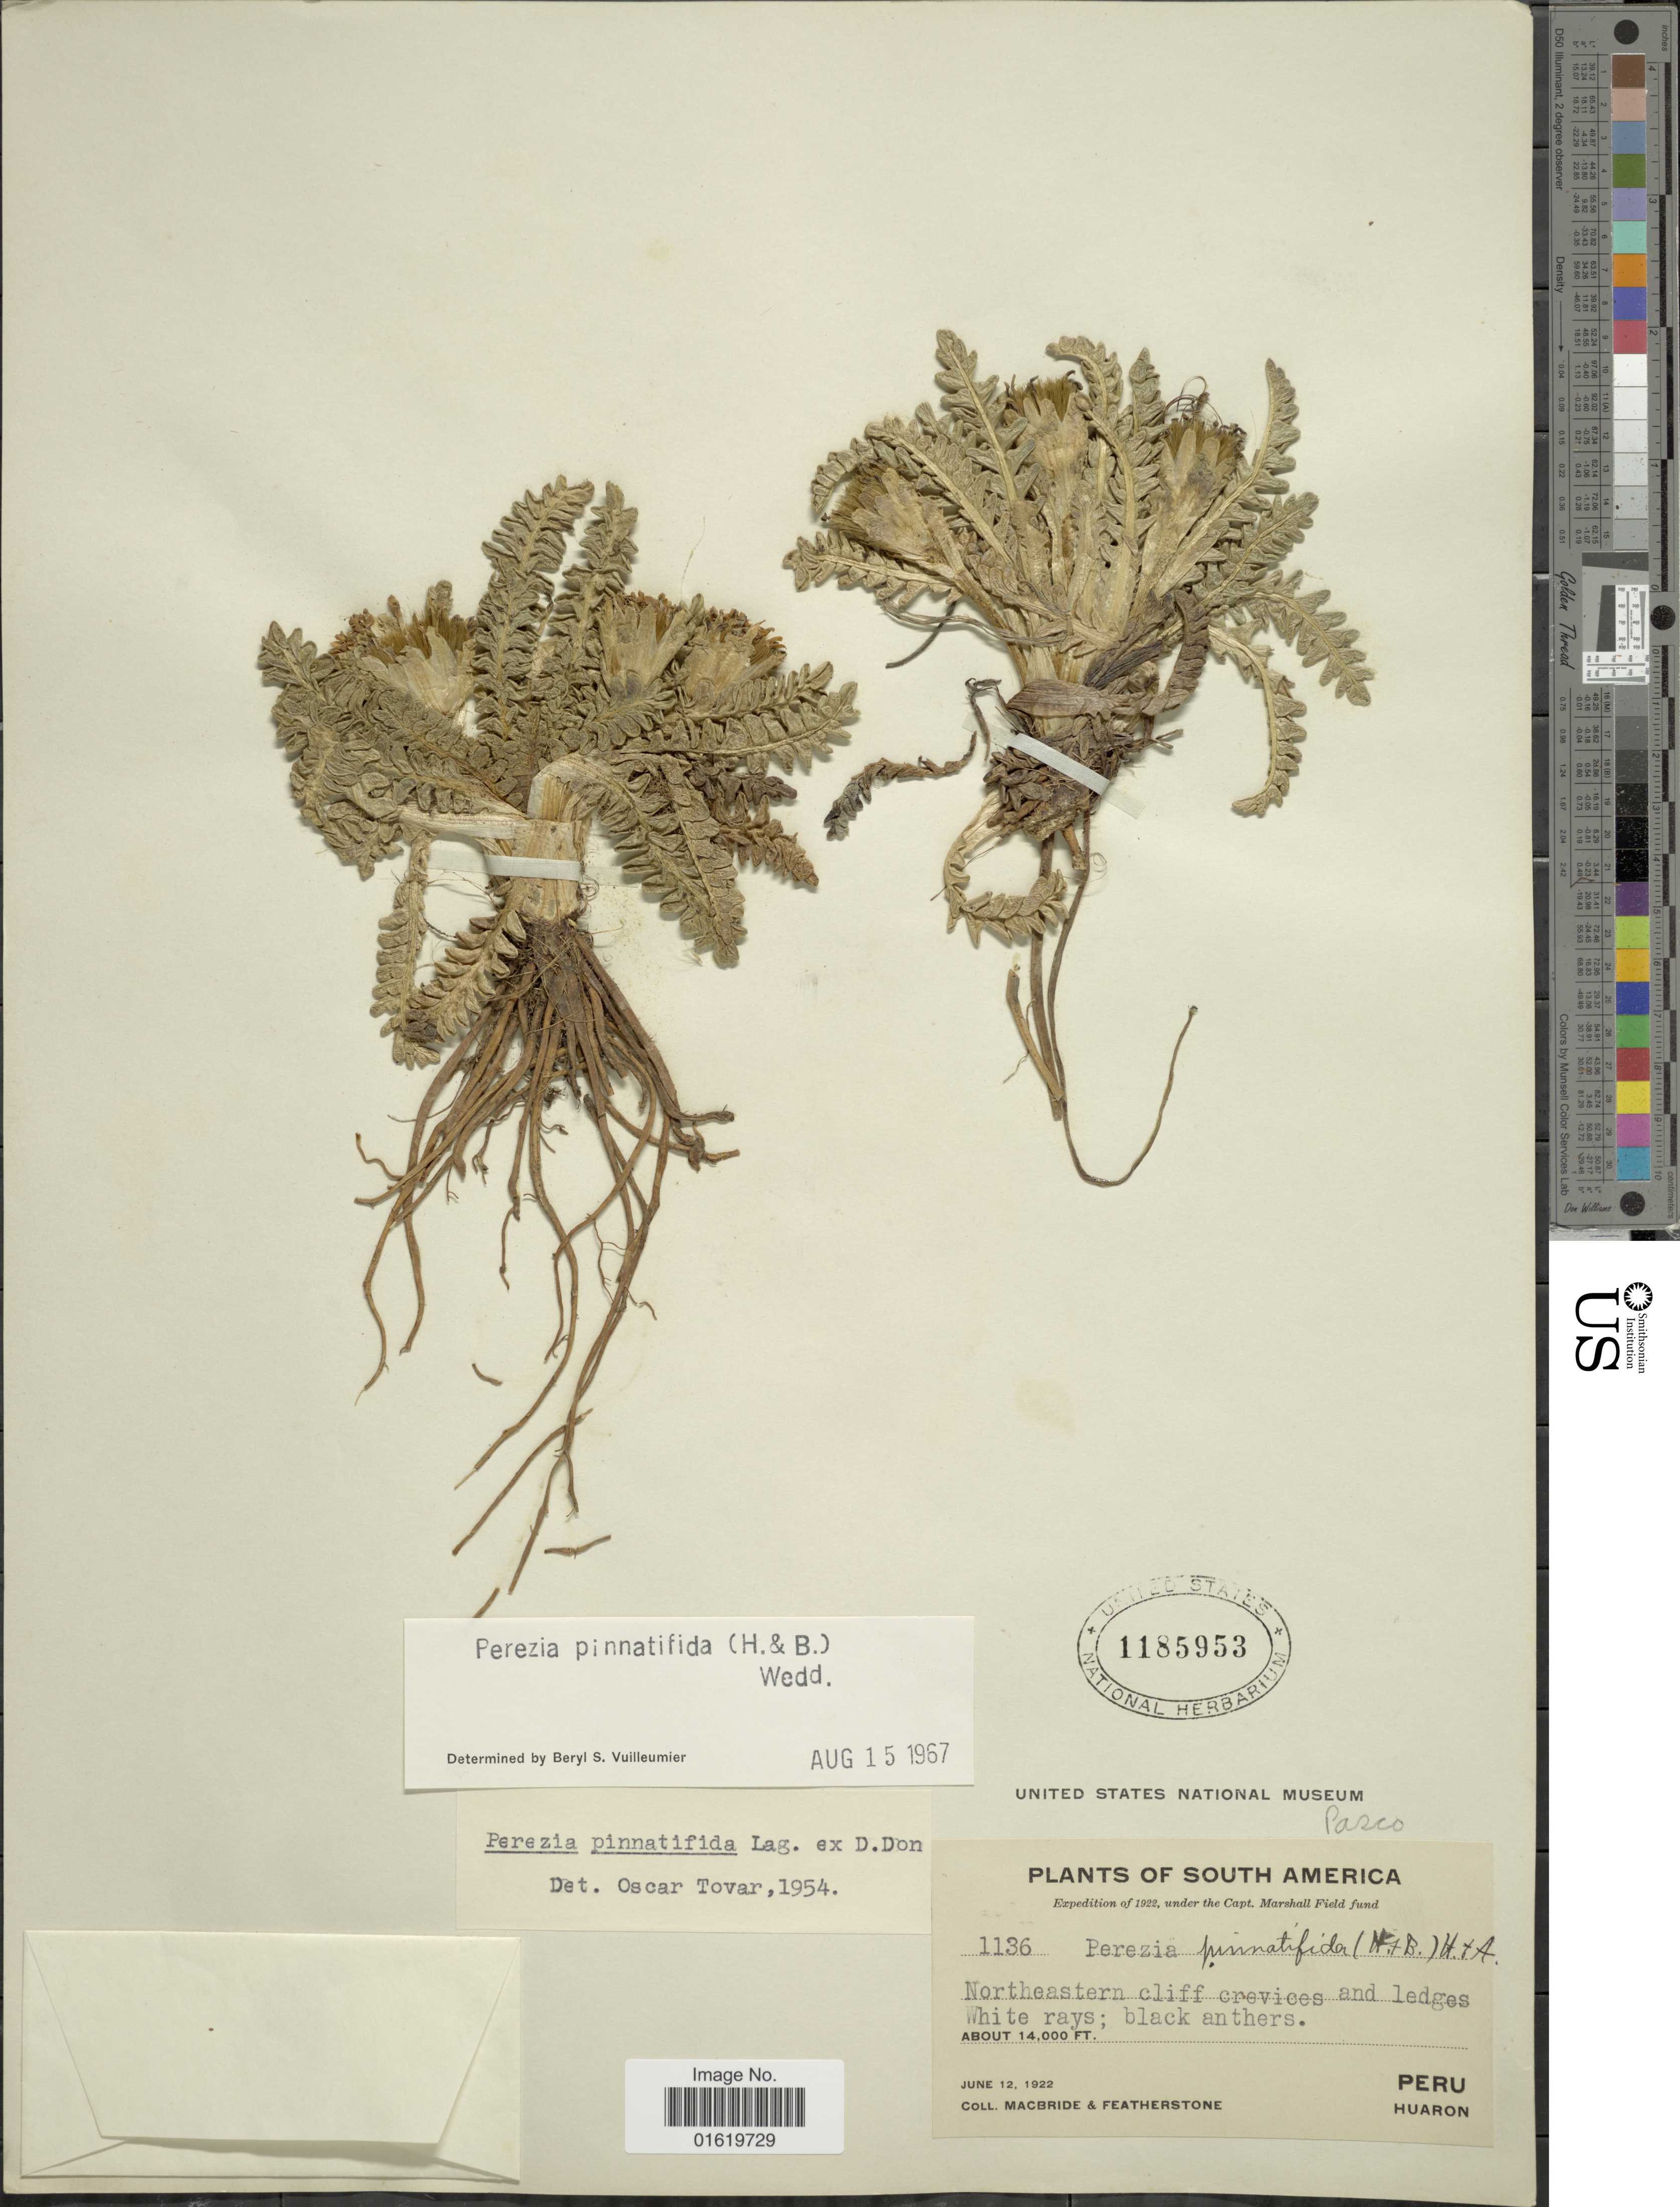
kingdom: Plantae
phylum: Tracheophyta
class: Magnoliopsida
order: Asterales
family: Asteraceae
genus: Perezia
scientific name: Perezia pinnatifida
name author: (Humb. & Bonpl.) Wedd.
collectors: Macbride, -- & -. Featherstone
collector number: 1136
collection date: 1922-06-12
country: Peru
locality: Northeastern cliff crevices and ledges. Huaron.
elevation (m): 4267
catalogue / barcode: US 1185953